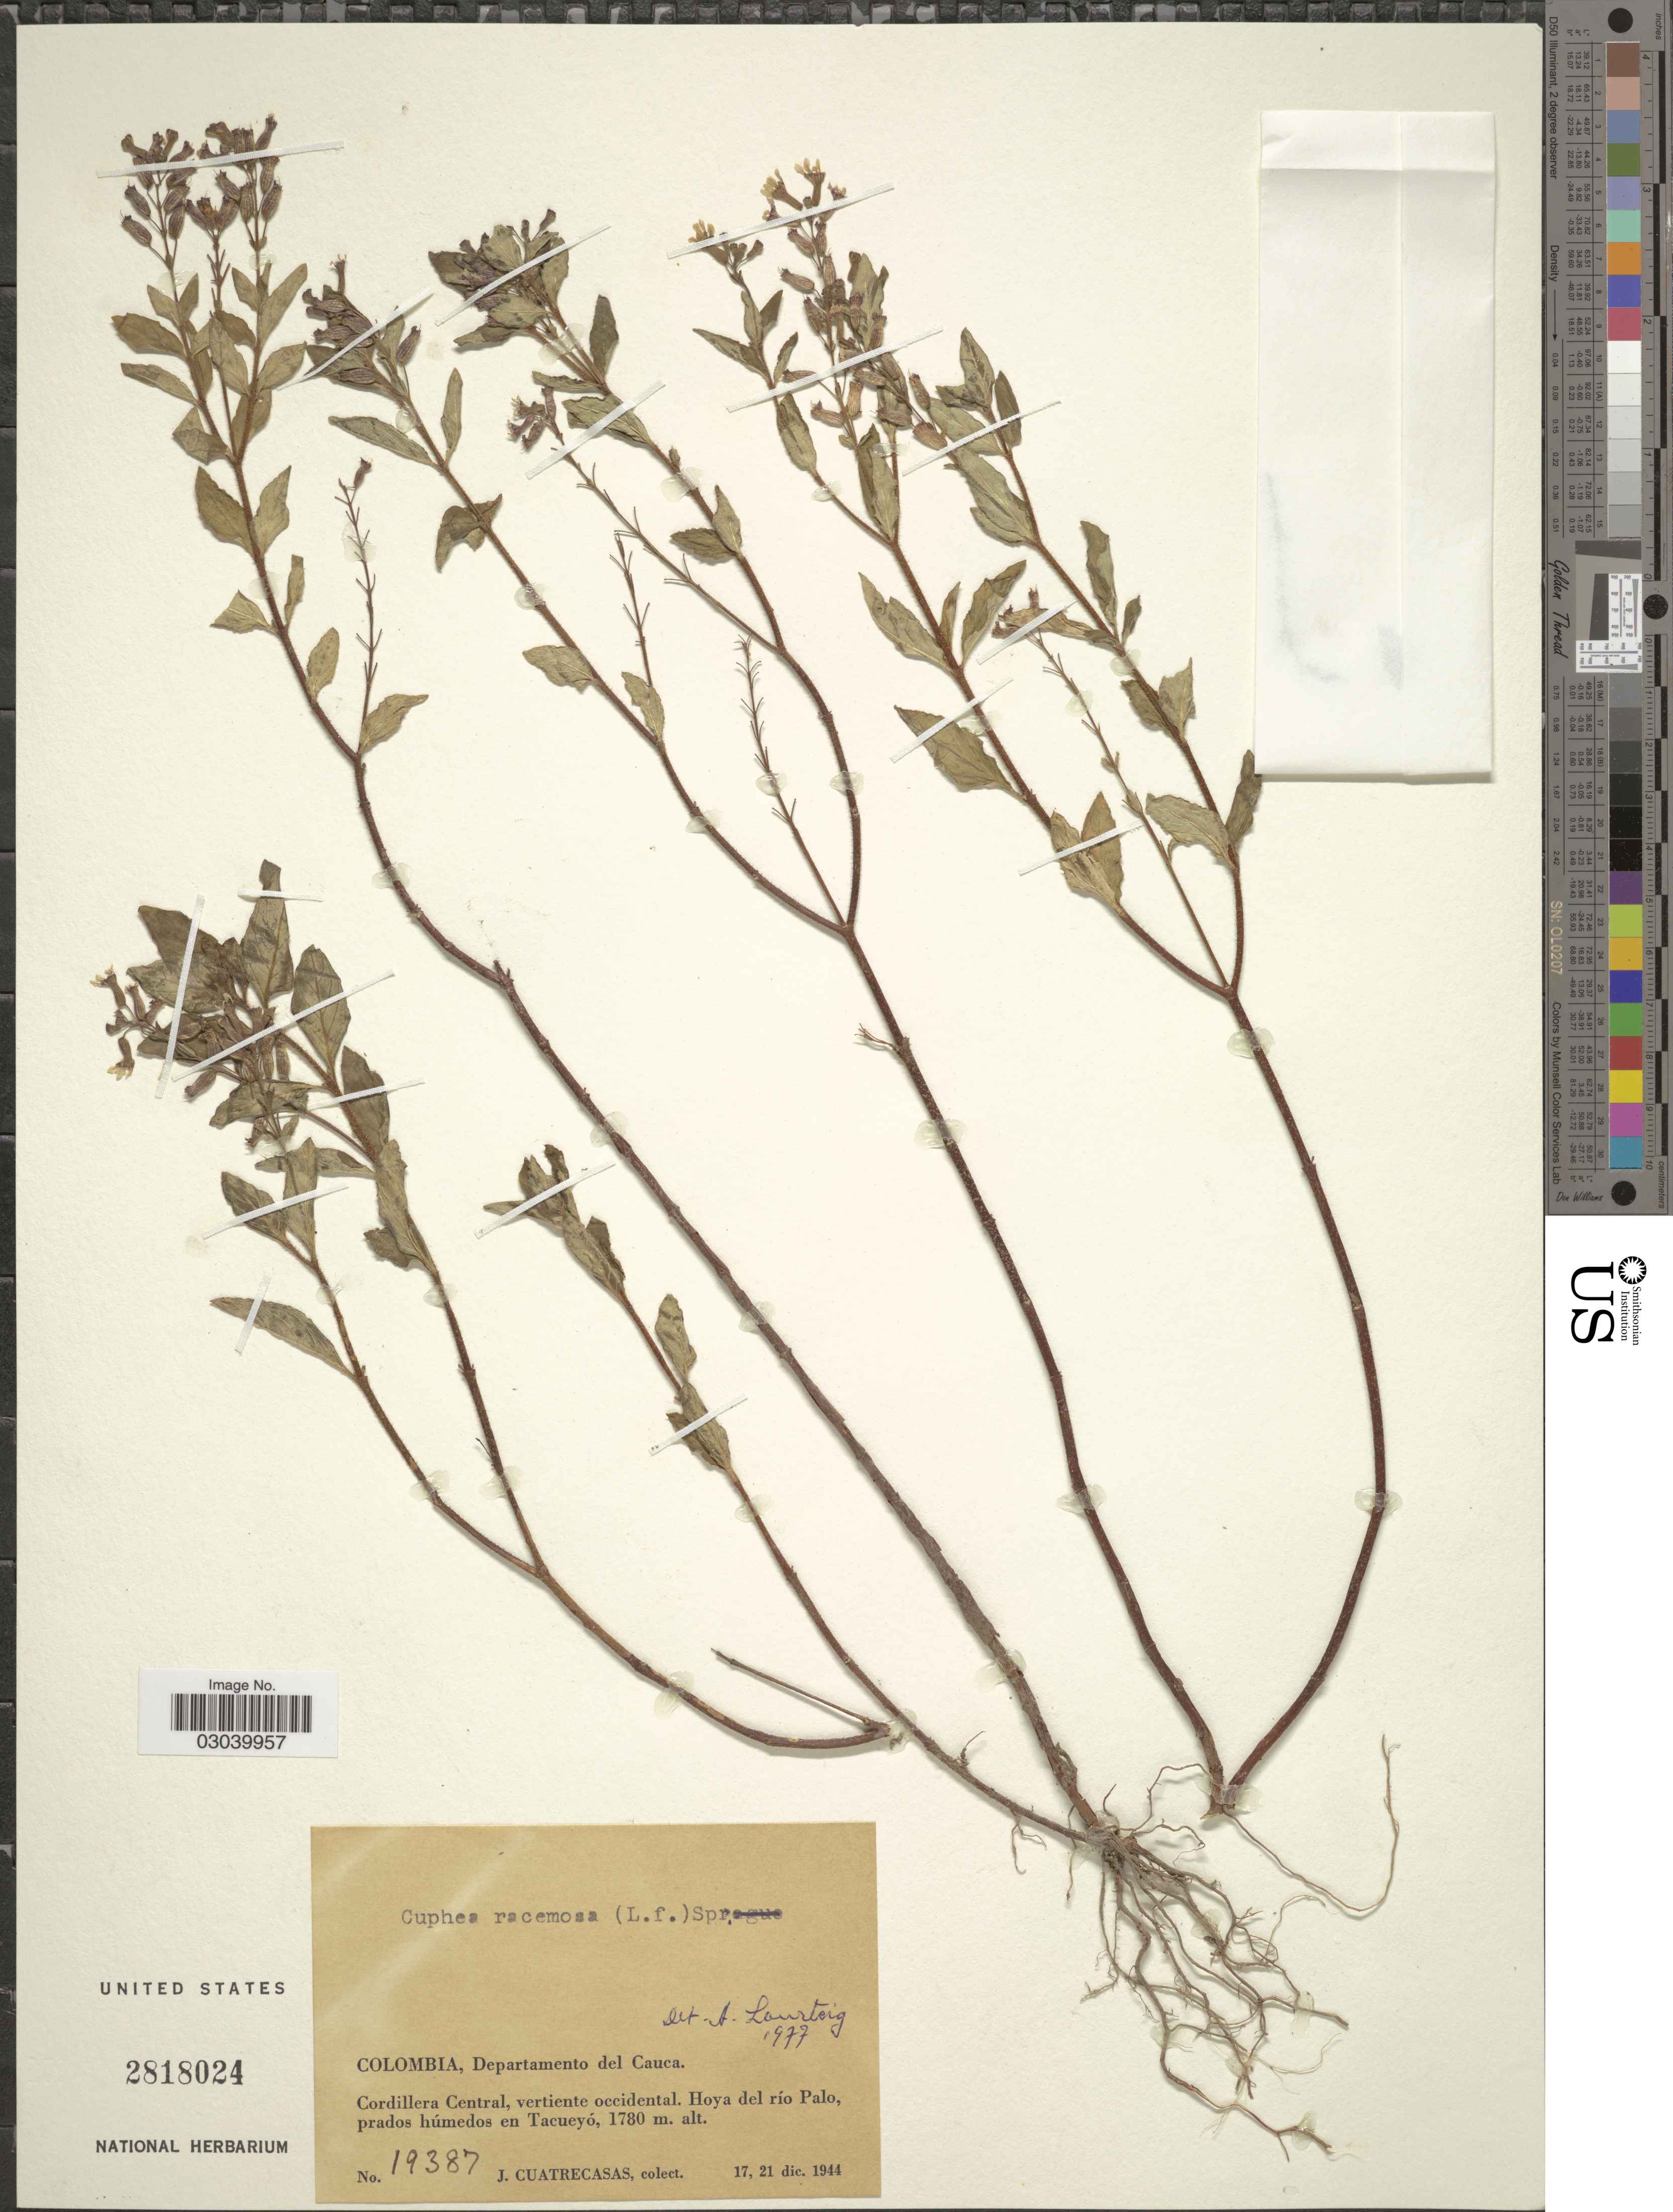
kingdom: Plantae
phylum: Tracheophyta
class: Magnoliopsida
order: Myrtales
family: Lythraceae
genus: Cuphea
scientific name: Cuphea racemosa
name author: (L. f.) Spreng.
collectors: J. Cuatrecasas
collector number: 19387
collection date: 1944-12-17/1944-12-21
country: Colombia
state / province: Cauca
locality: Departamento del Cauca. Cordillera Central, vertiente occidental. Hoya del río Palo, prados húmedos en Tacueyó.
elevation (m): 1780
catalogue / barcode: US 2818024